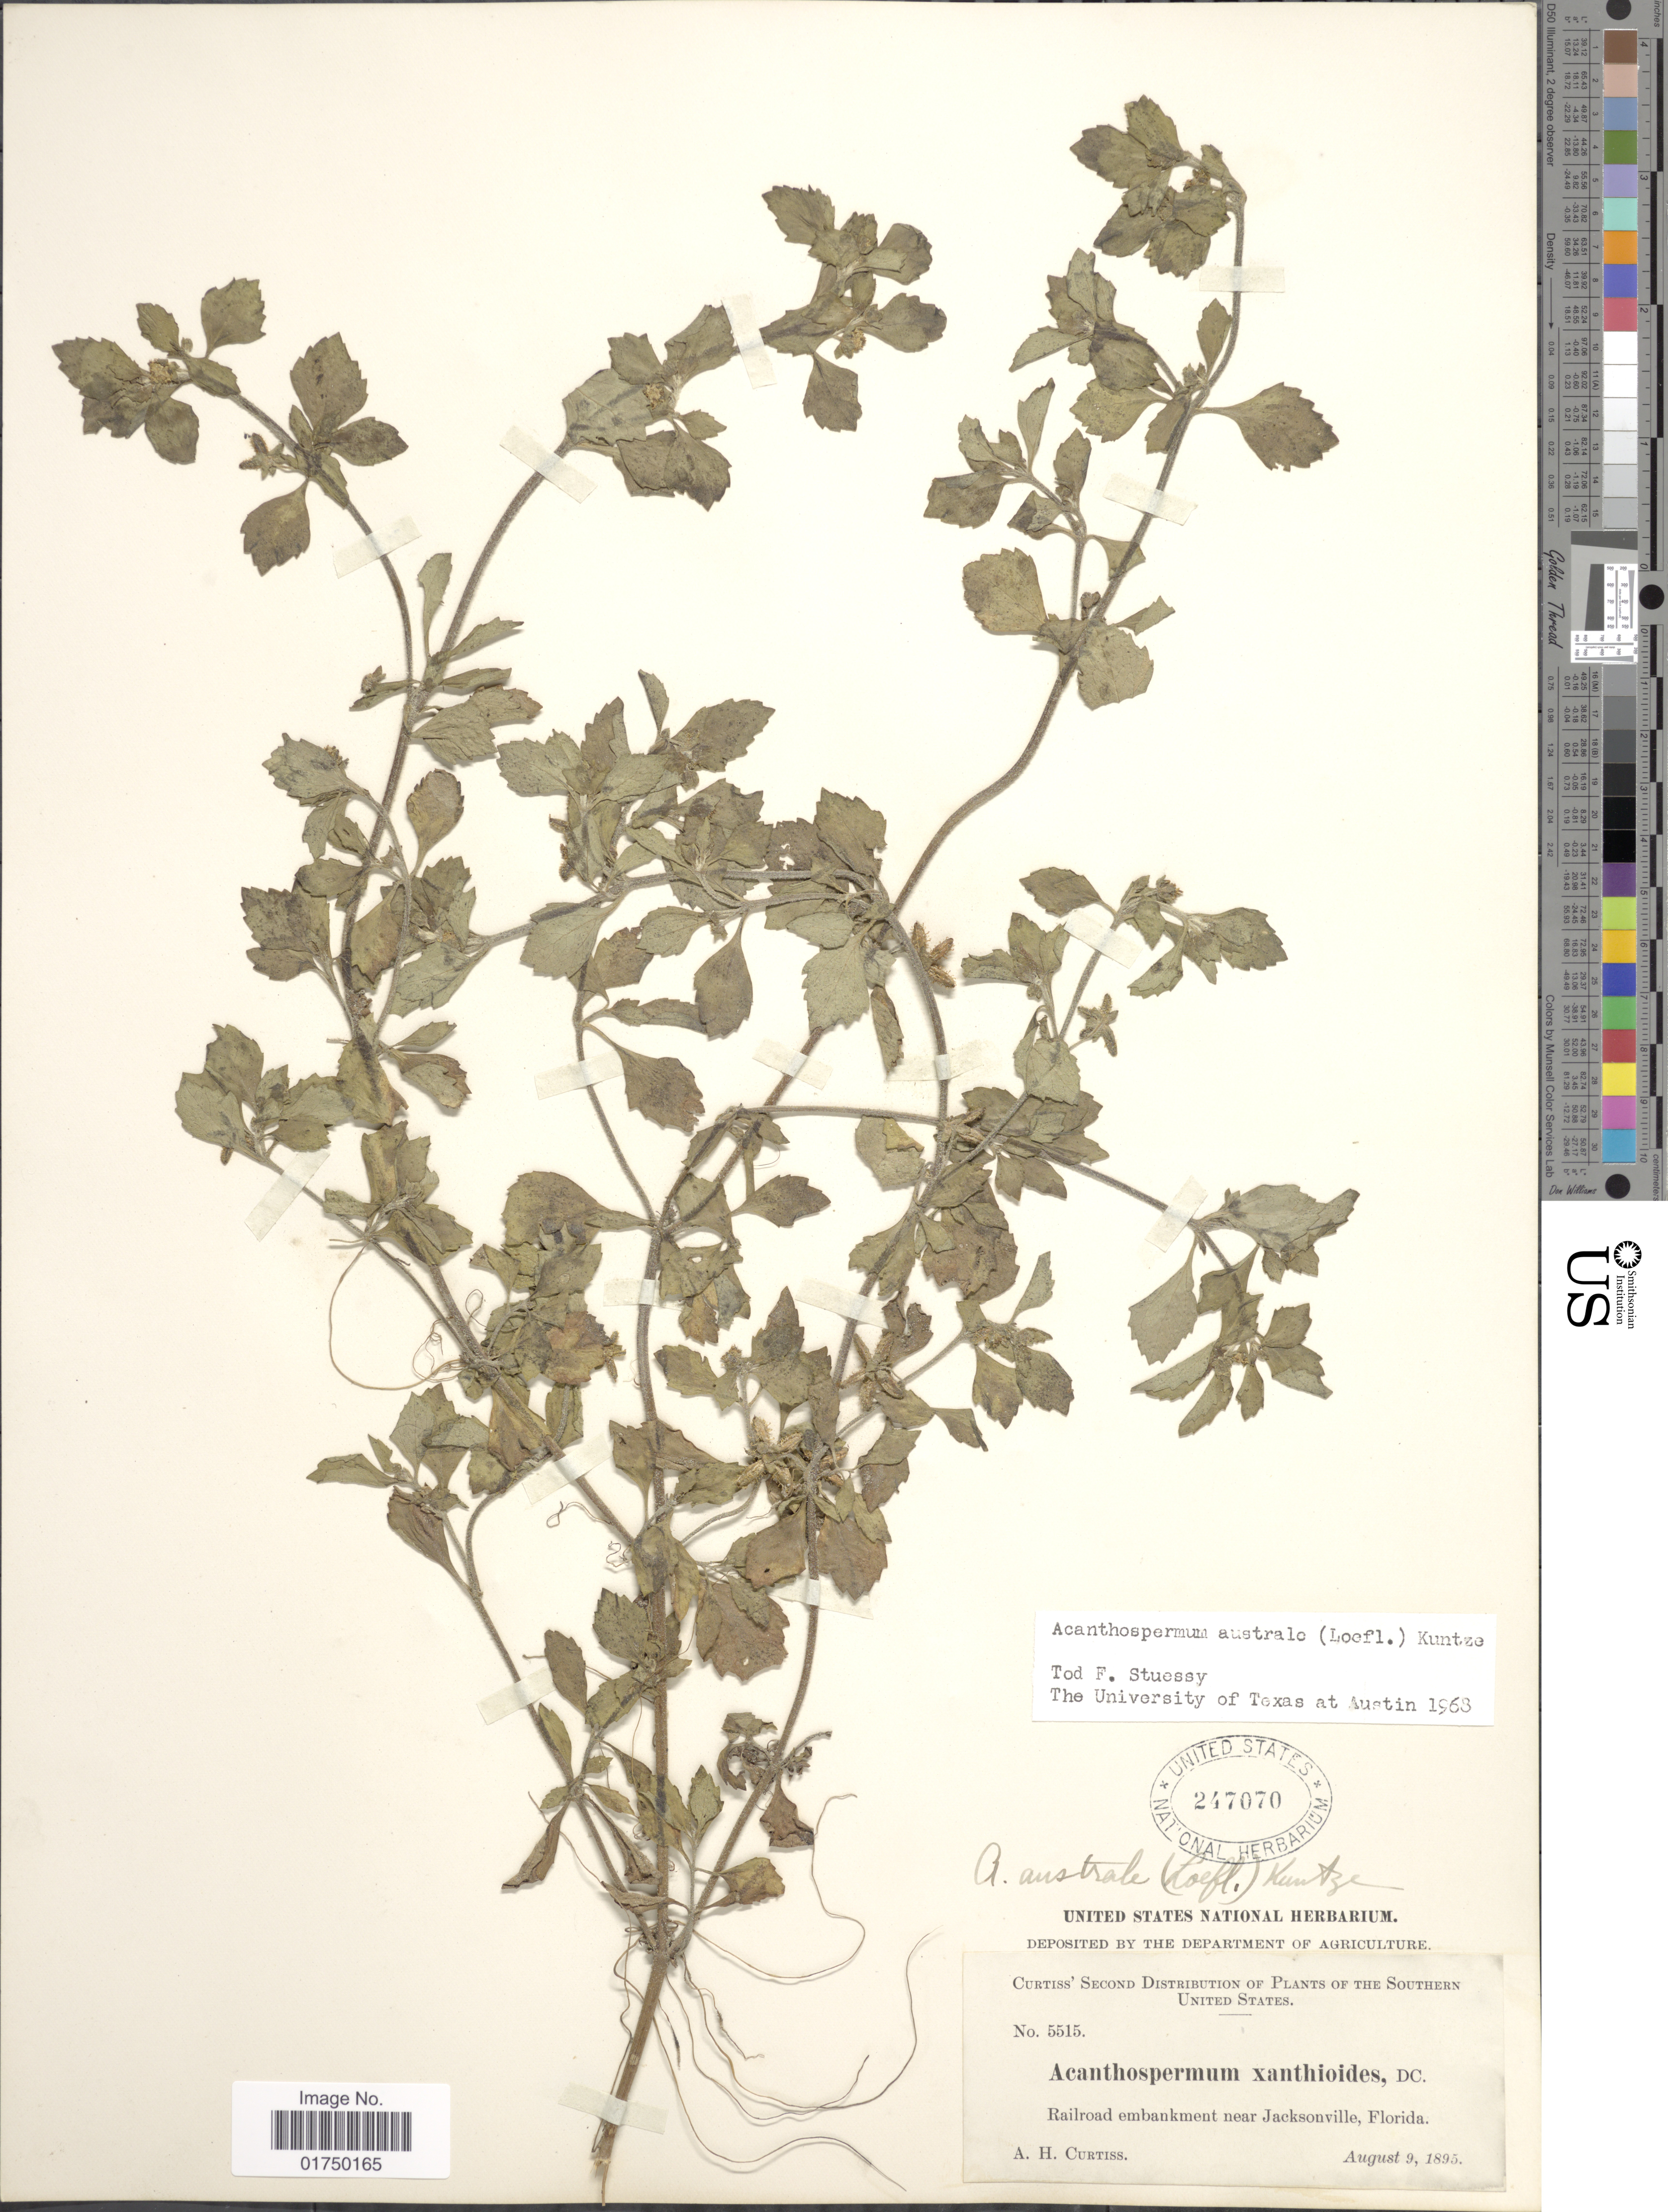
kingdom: Plantae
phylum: Tracheophyta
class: Magnoliopsida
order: Asterales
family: Asteraceae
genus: Acanthospermum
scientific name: Acanthospermum australe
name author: (Loefl.) Kuntze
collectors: A. H. Curtiss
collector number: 5515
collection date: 1895-08-09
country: United States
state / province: Florida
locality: Railroad embankment near Jacksonville, Florida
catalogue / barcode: US 247070